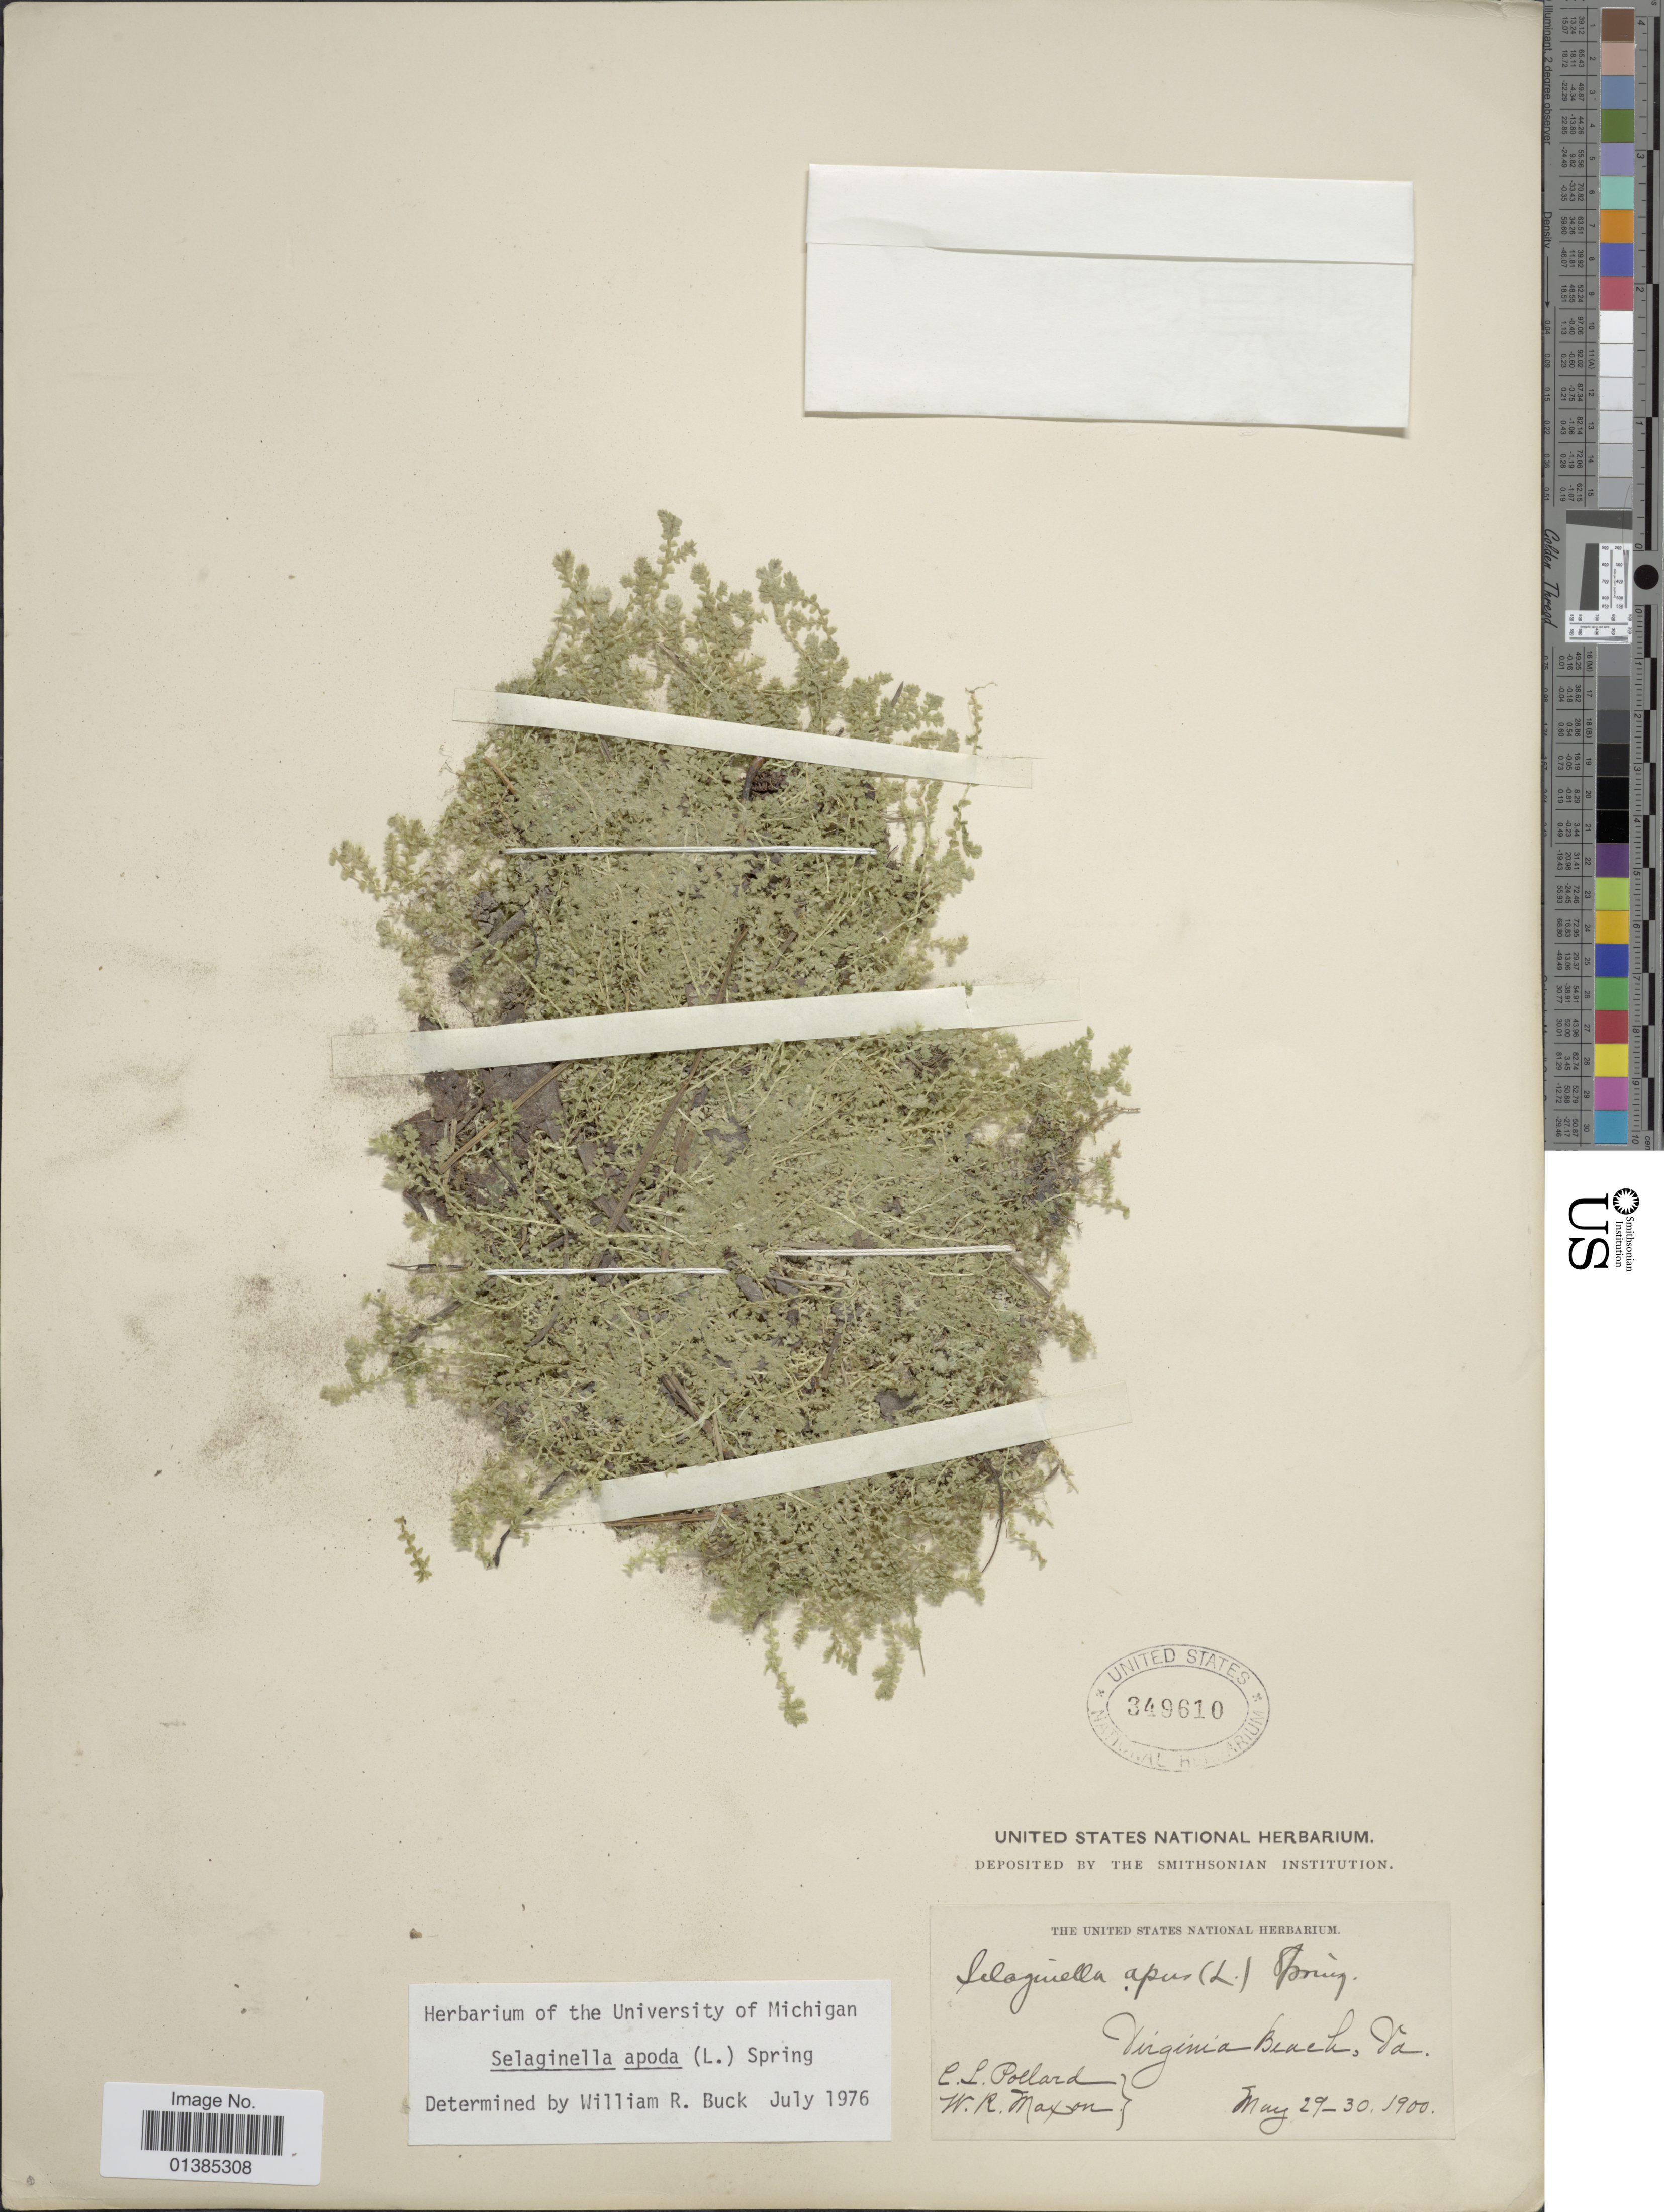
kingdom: Plantae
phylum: Tracheophyta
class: Lycopodiopsida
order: Selaginellales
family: Selaginellaceae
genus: Selaginella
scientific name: Selaginella apus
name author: Spring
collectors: C. L. Pollard & W. R. Maxon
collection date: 1900-05-29/1900-05-30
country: United States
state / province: Virginia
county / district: City of Virginia Beach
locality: Virginia Beach.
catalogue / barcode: US 349610